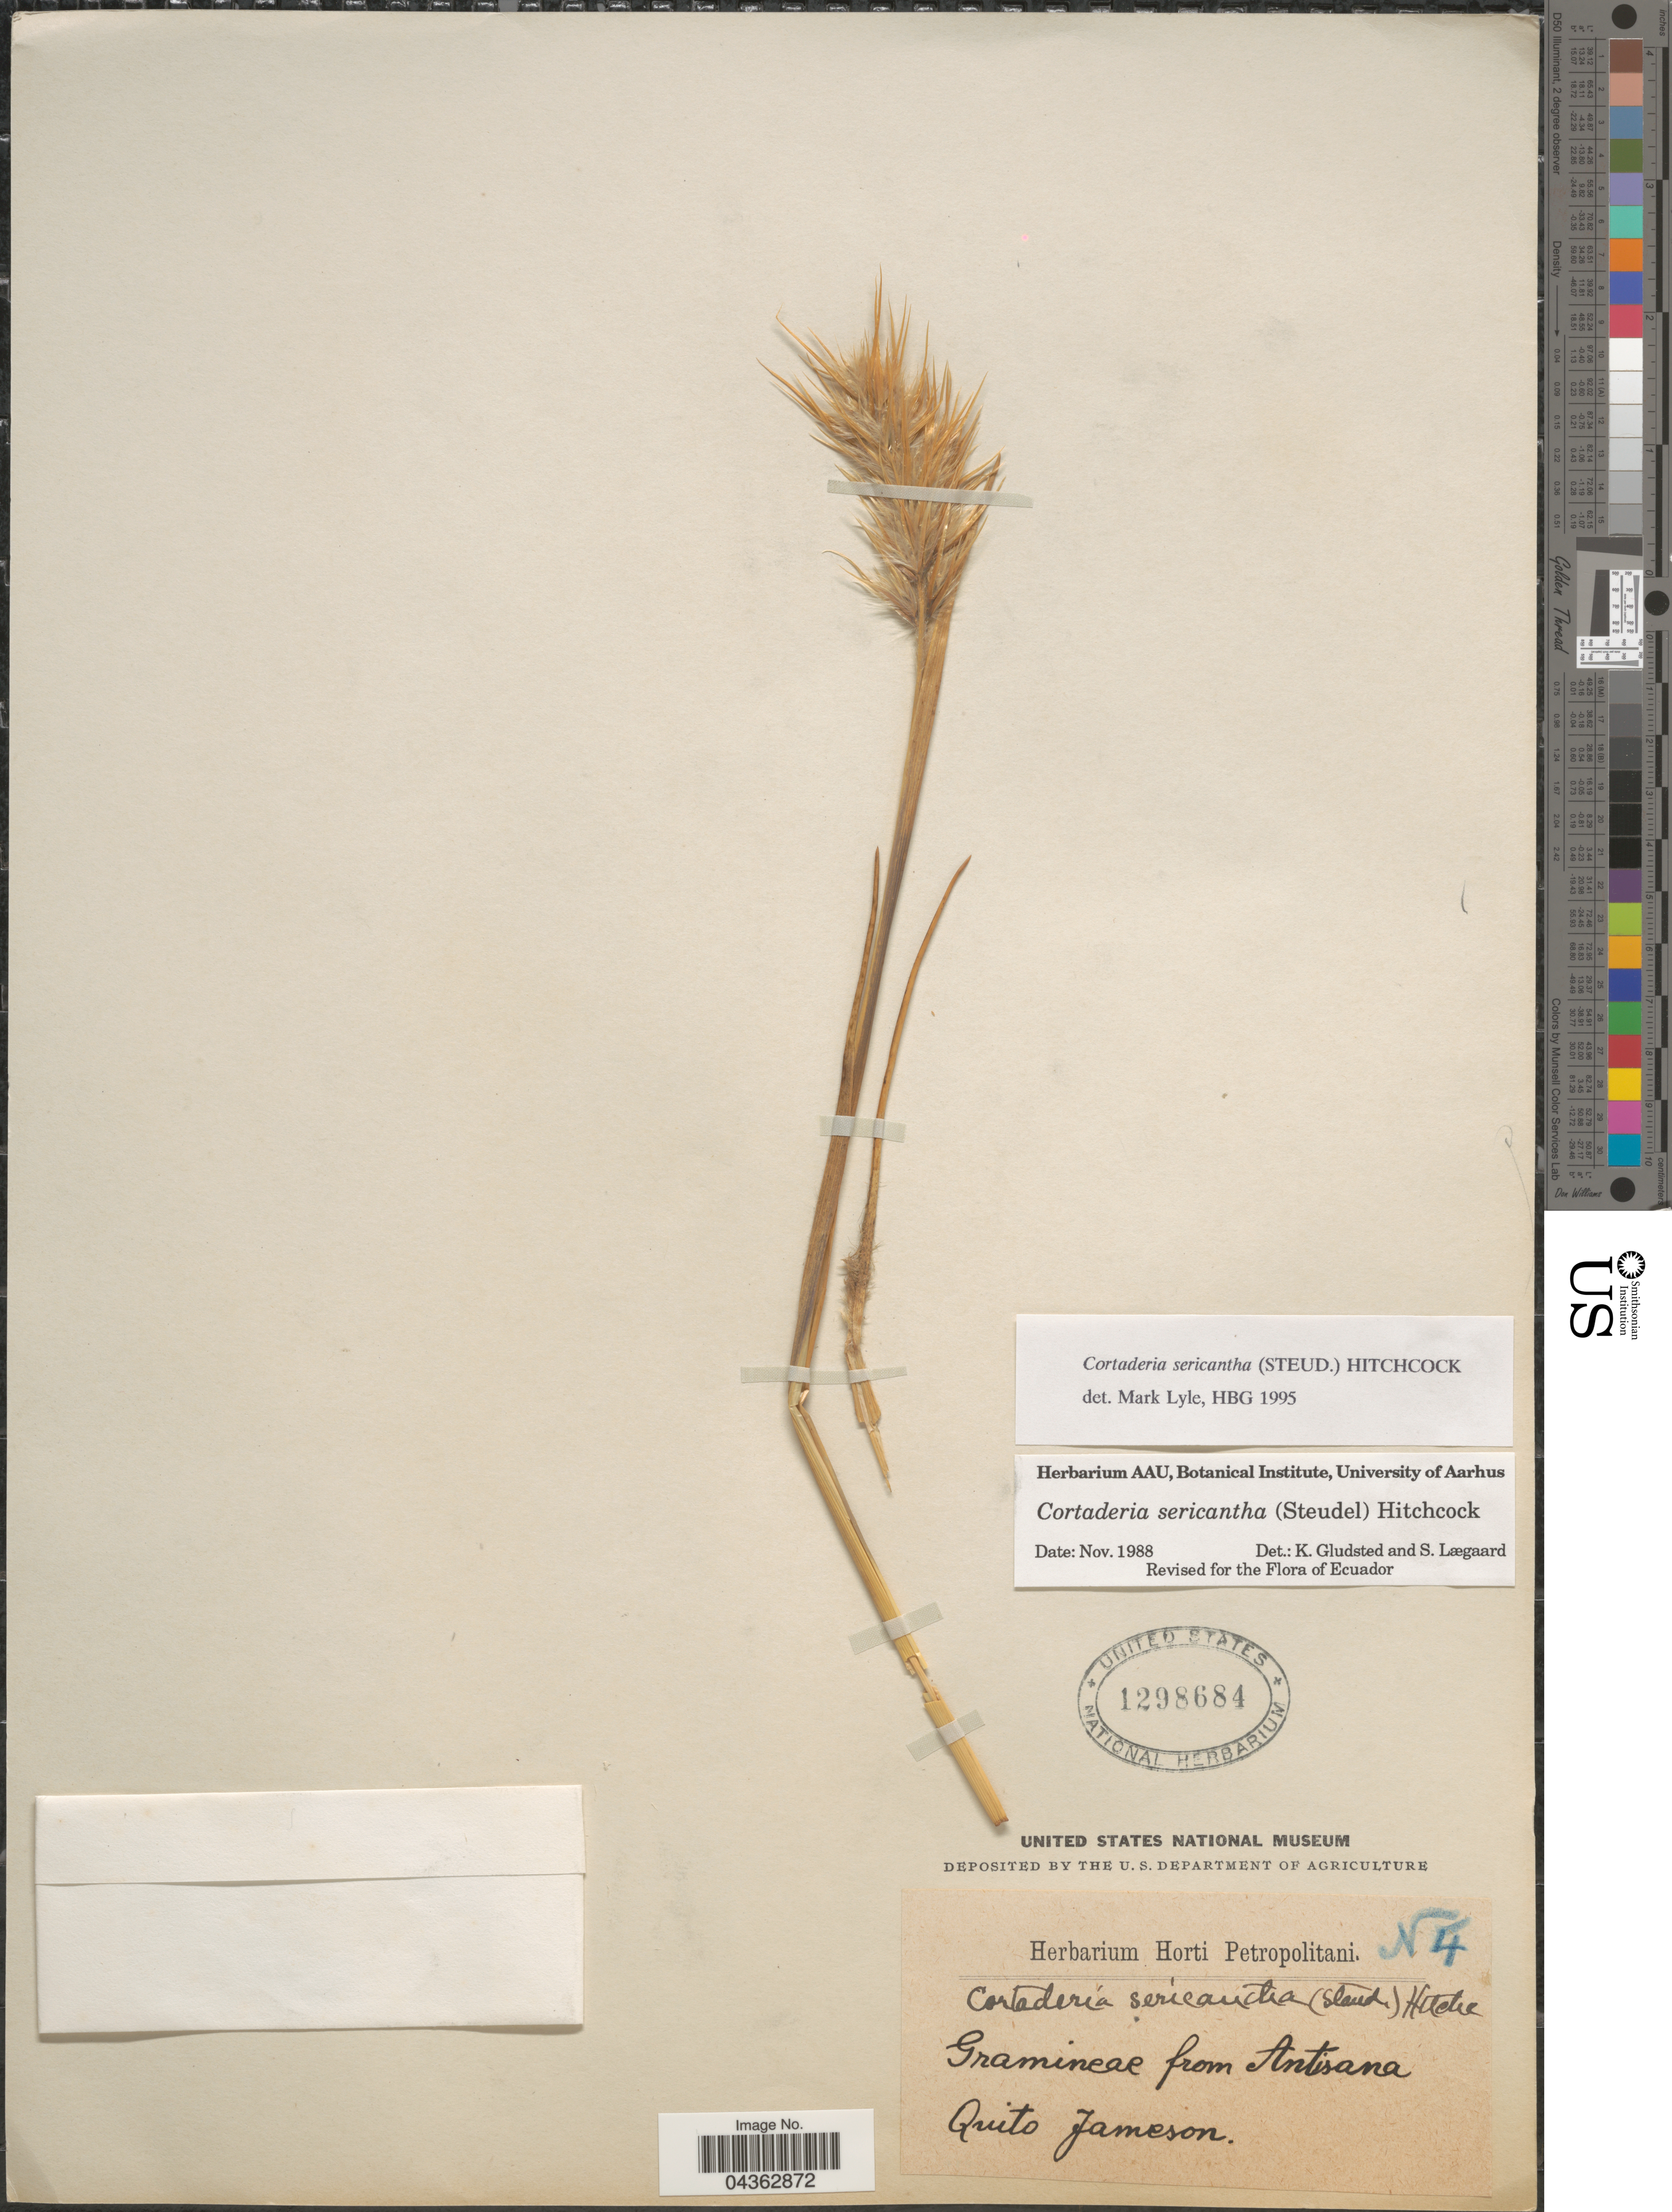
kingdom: Plantae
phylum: Tracheophyta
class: Liliopsida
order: Poales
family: Poaceae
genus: Cortaderia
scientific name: Cortaderia sericantha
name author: (Steud.) Hitchc.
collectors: -- Jameson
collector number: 4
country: Ecuador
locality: Graminaea from Antisana Quito.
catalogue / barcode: US 1298684